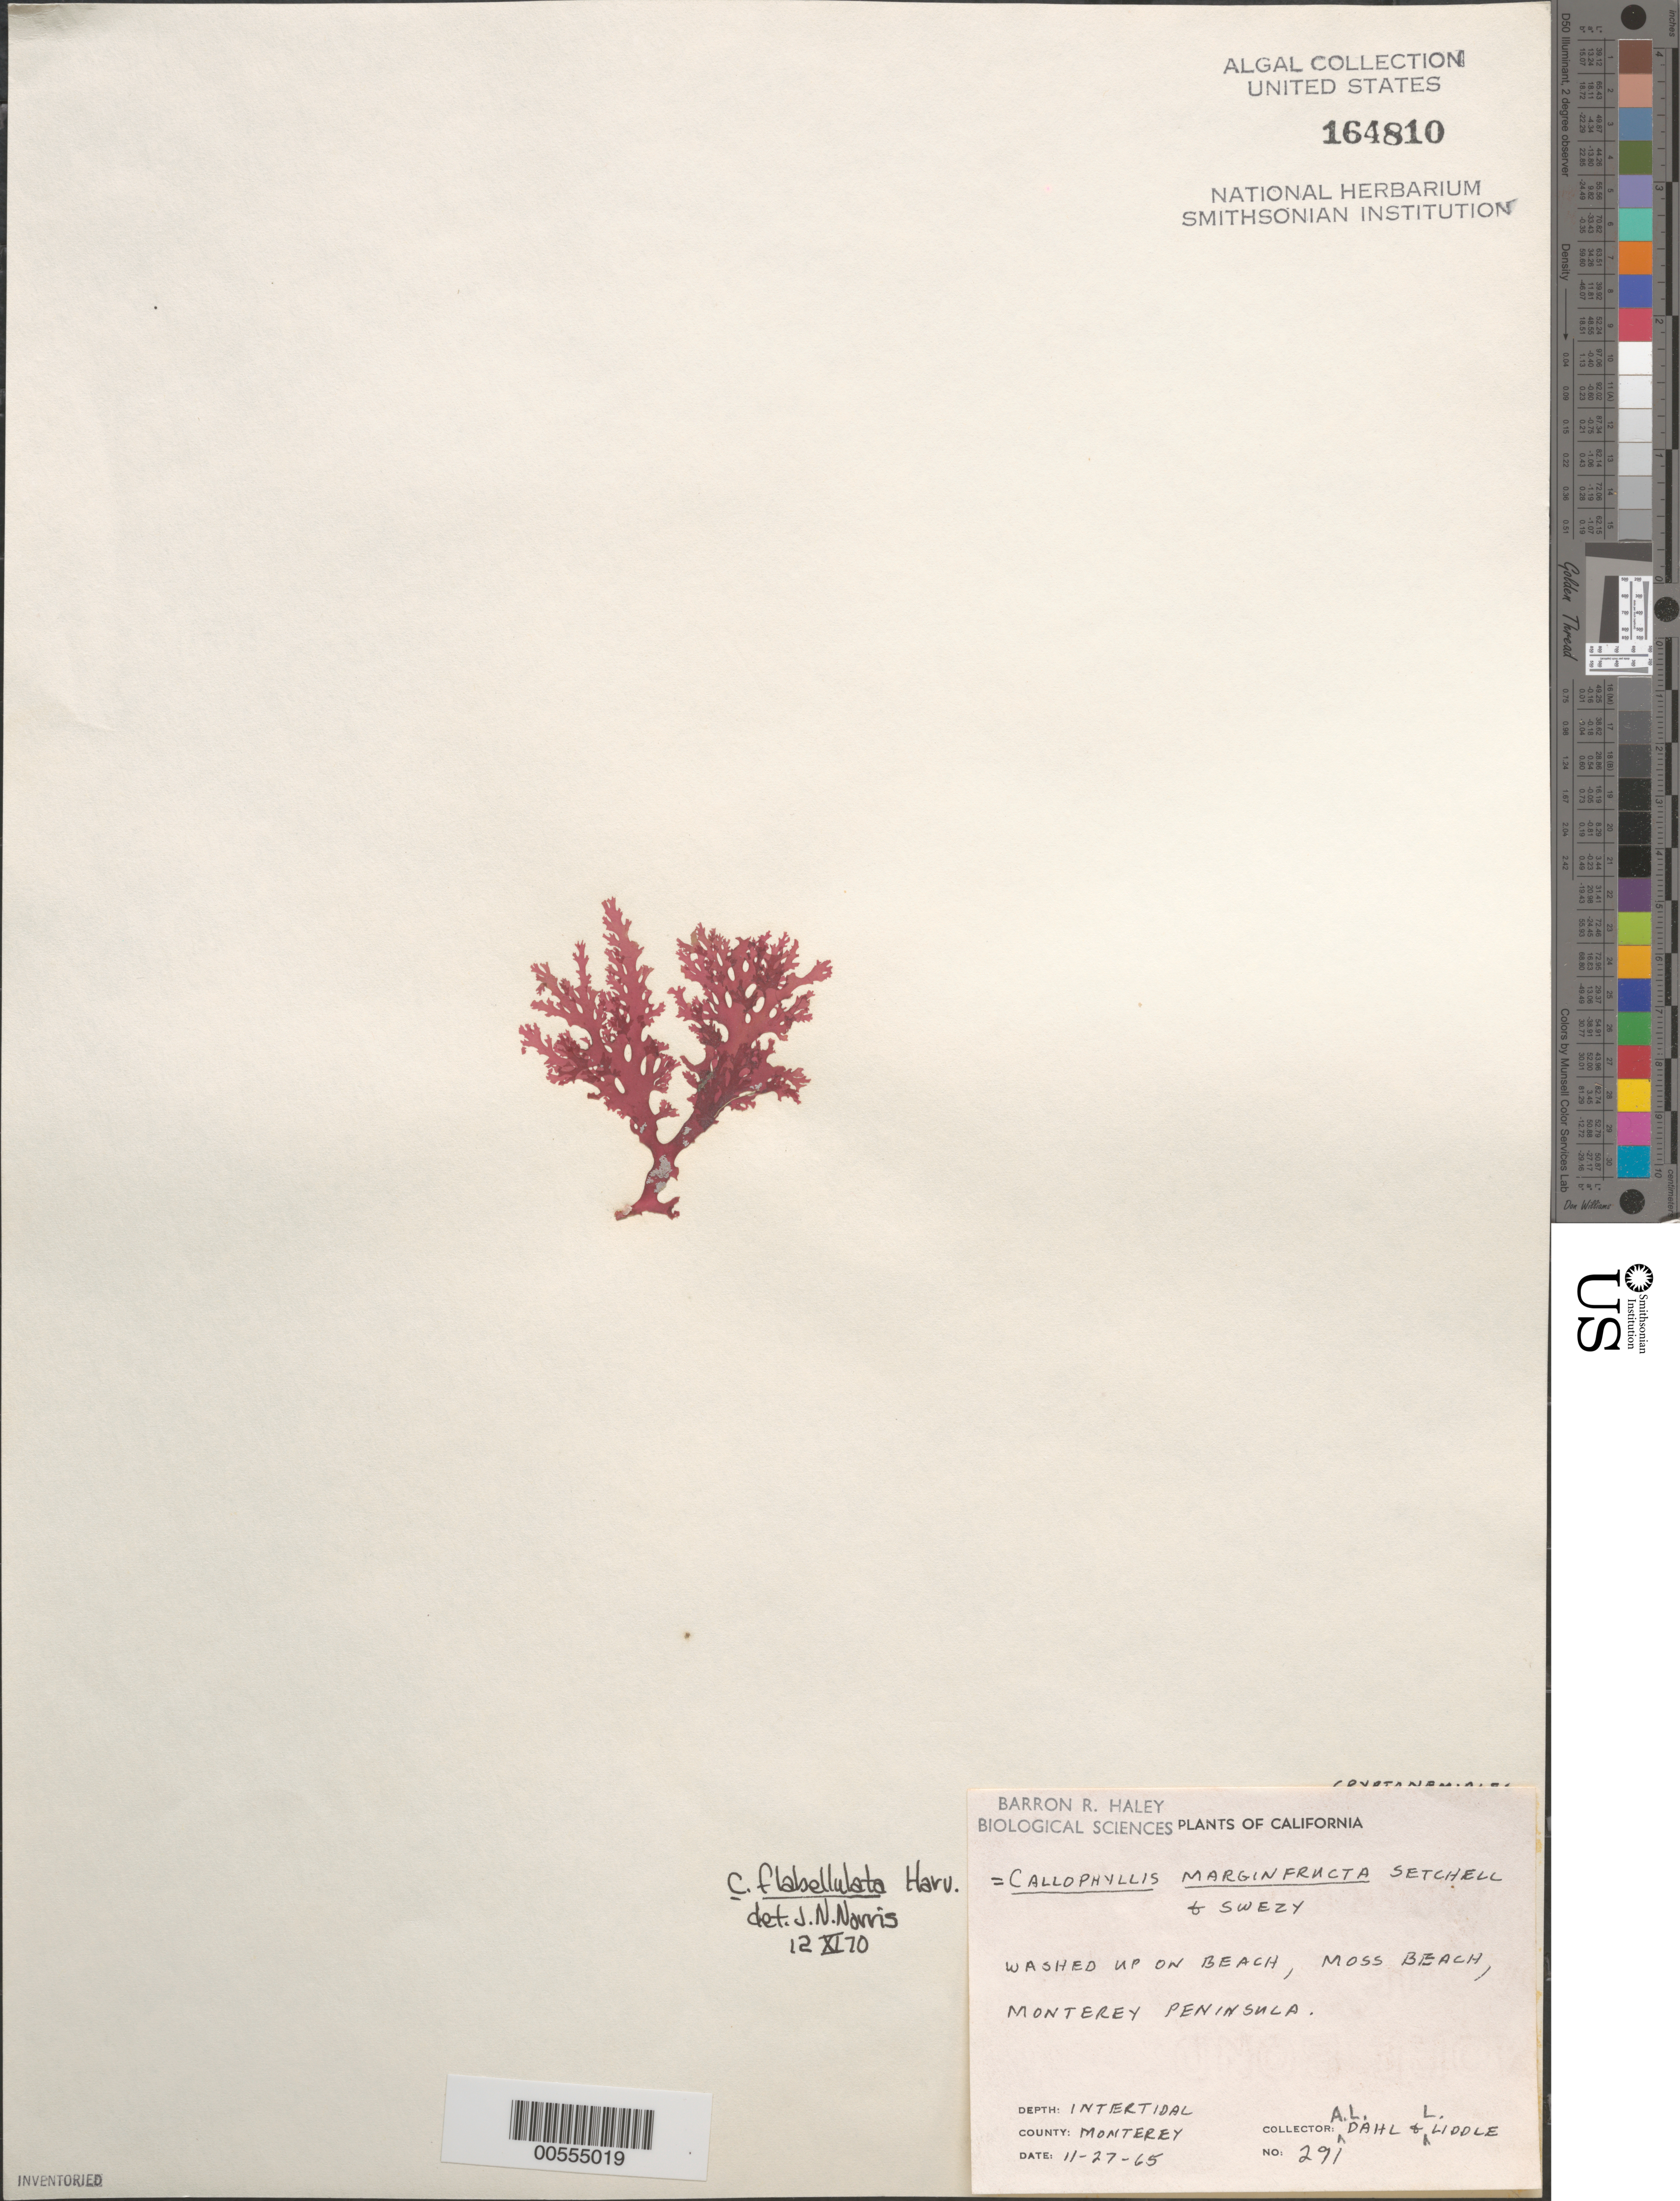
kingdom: Plantae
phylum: Rhodophyta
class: Florideophyceae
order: Gigartinales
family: Kallymeniaceae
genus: Callophyllis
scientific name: Callophyllis flabellulata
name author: Harv.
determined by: Norris, James N.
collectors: A. Dahl & L. Liddle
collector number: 291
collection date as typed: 27 Nov 1965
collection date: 1965-11-27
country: United States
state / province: California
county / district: Monterey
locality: Moss Beach, Pacific Grove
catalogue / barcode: US 164810